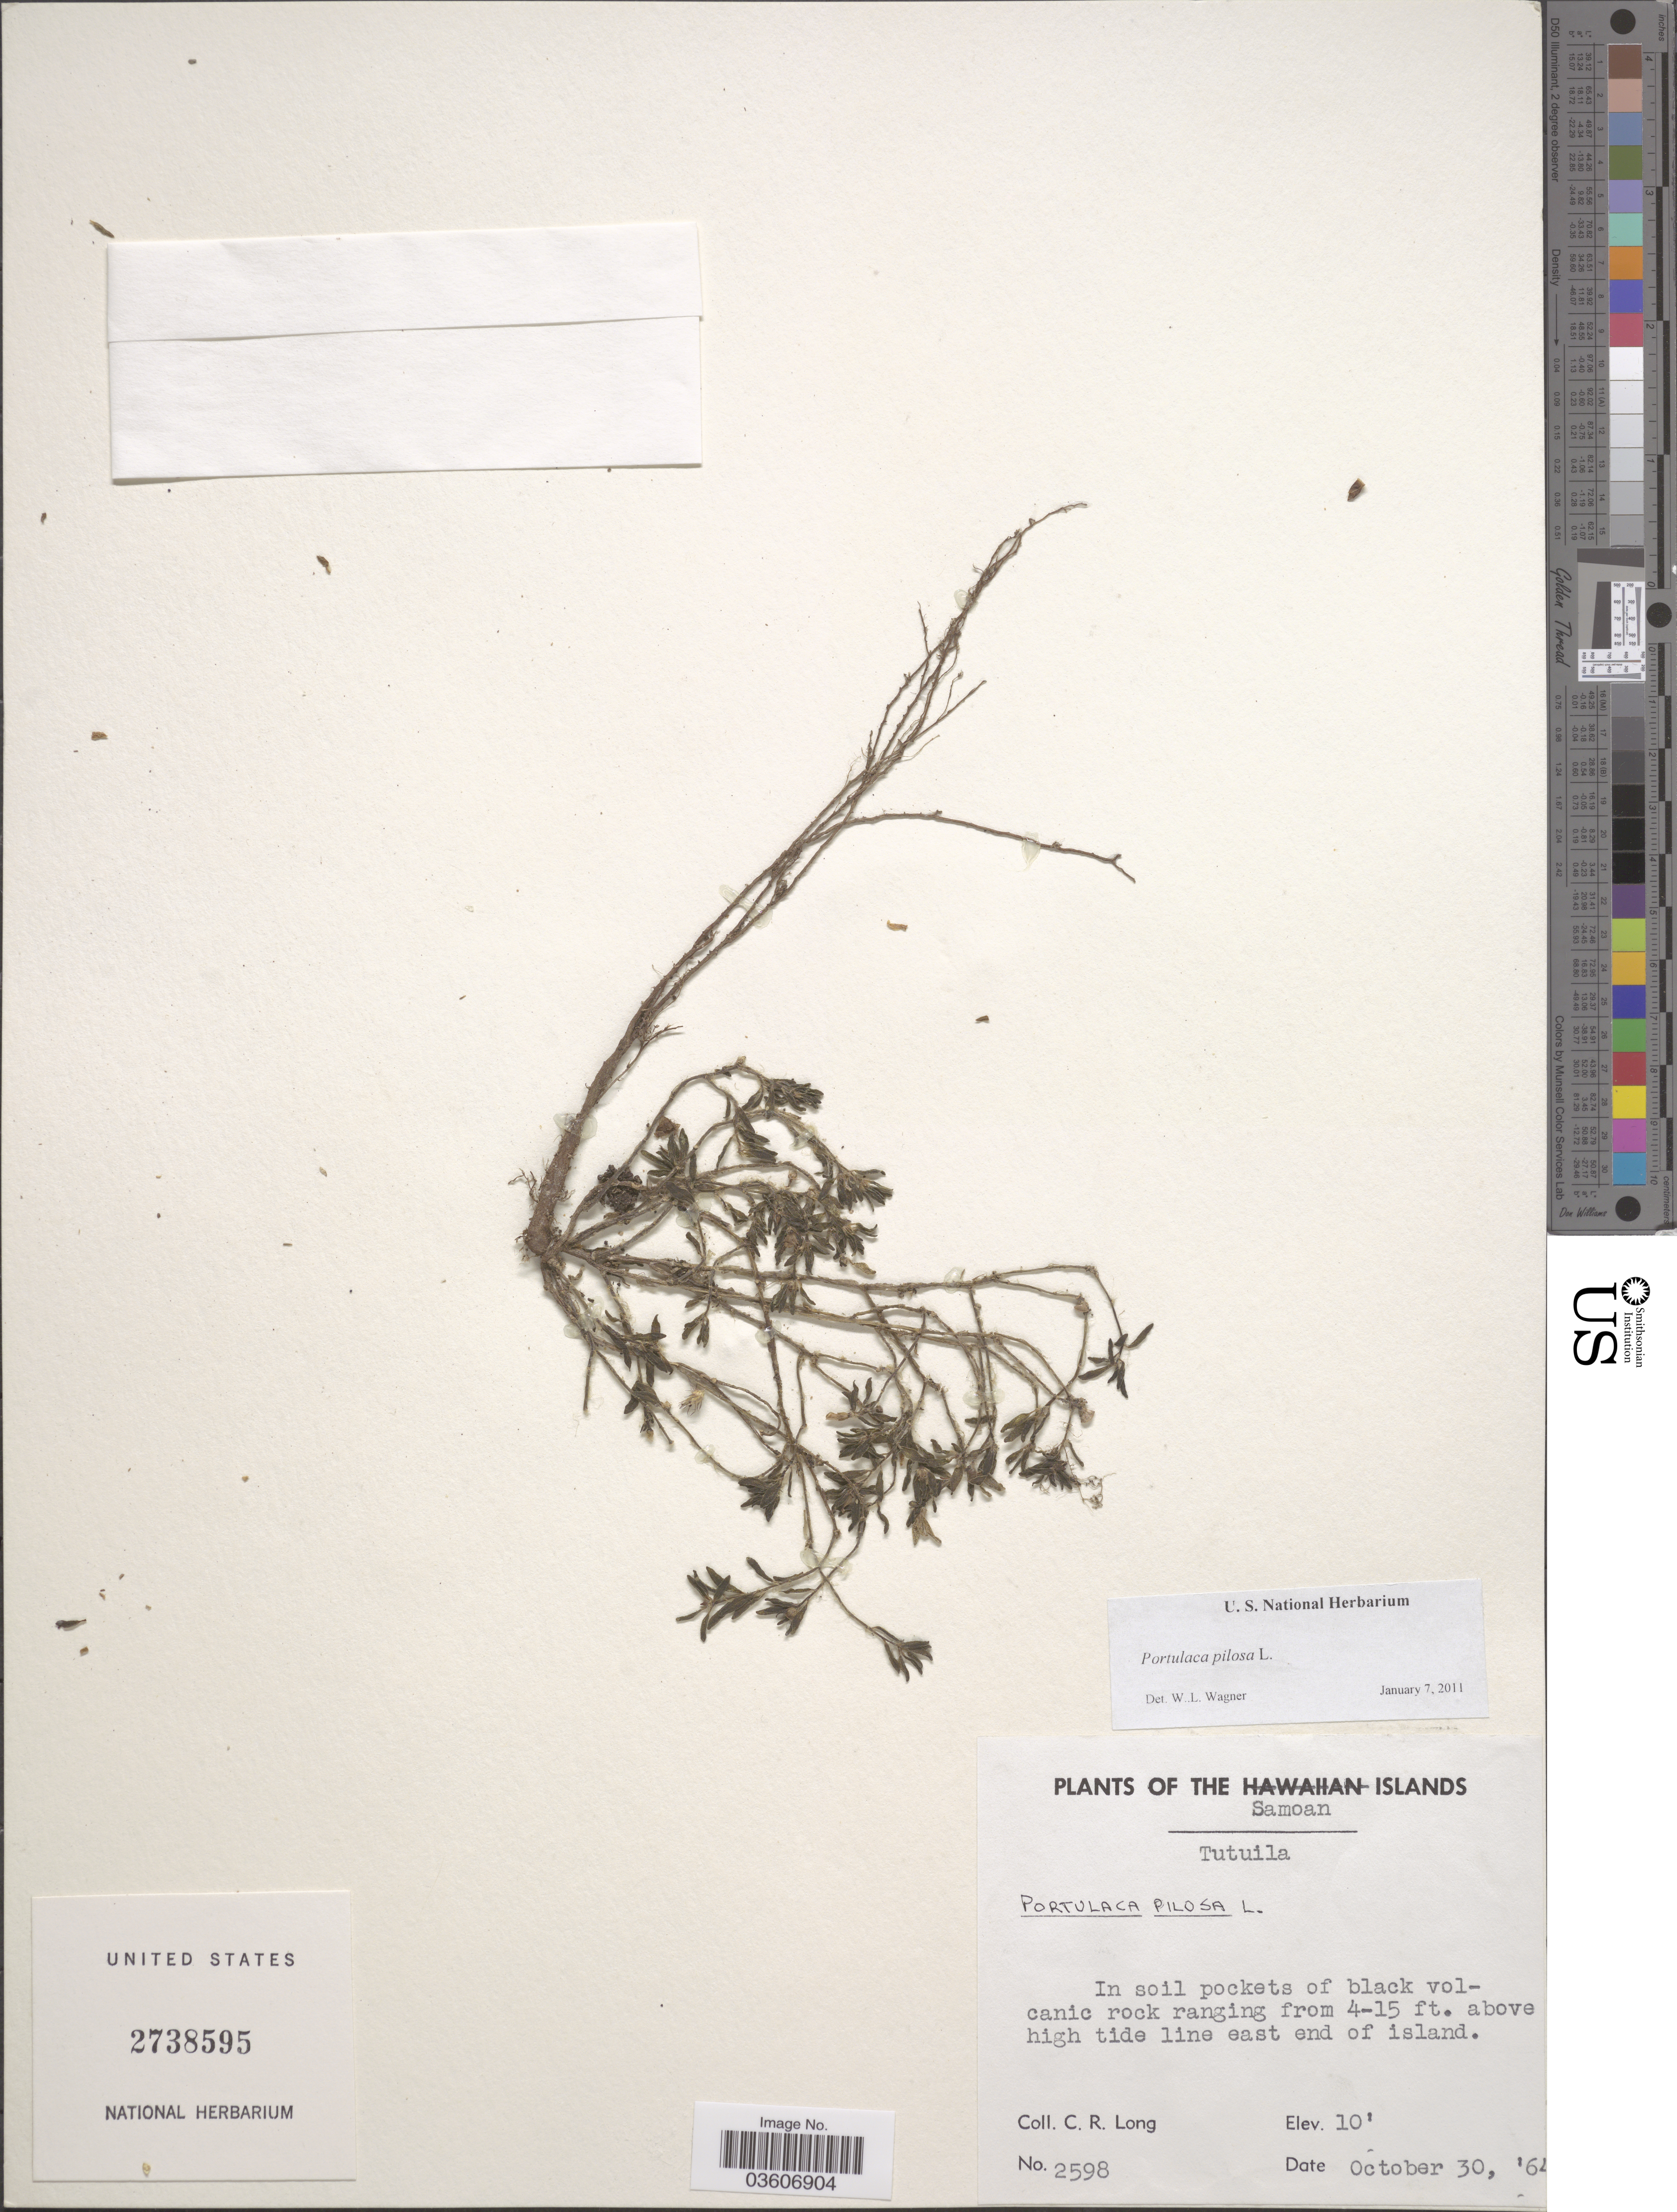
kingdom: Plantae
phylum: Tracheophyta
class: Magnoliopsida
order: Caryophyllales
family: Portulacaceae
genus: Portulaca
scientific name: Portulaca pilosa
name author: L.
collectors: C. R. Long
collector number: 2598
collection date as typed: Transcribed d/m/y: 30/10/64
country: American Samoa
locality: Samoan Islands. Tutuila. Above high tide line east end of island.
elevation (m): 3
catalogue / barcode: US 2738595